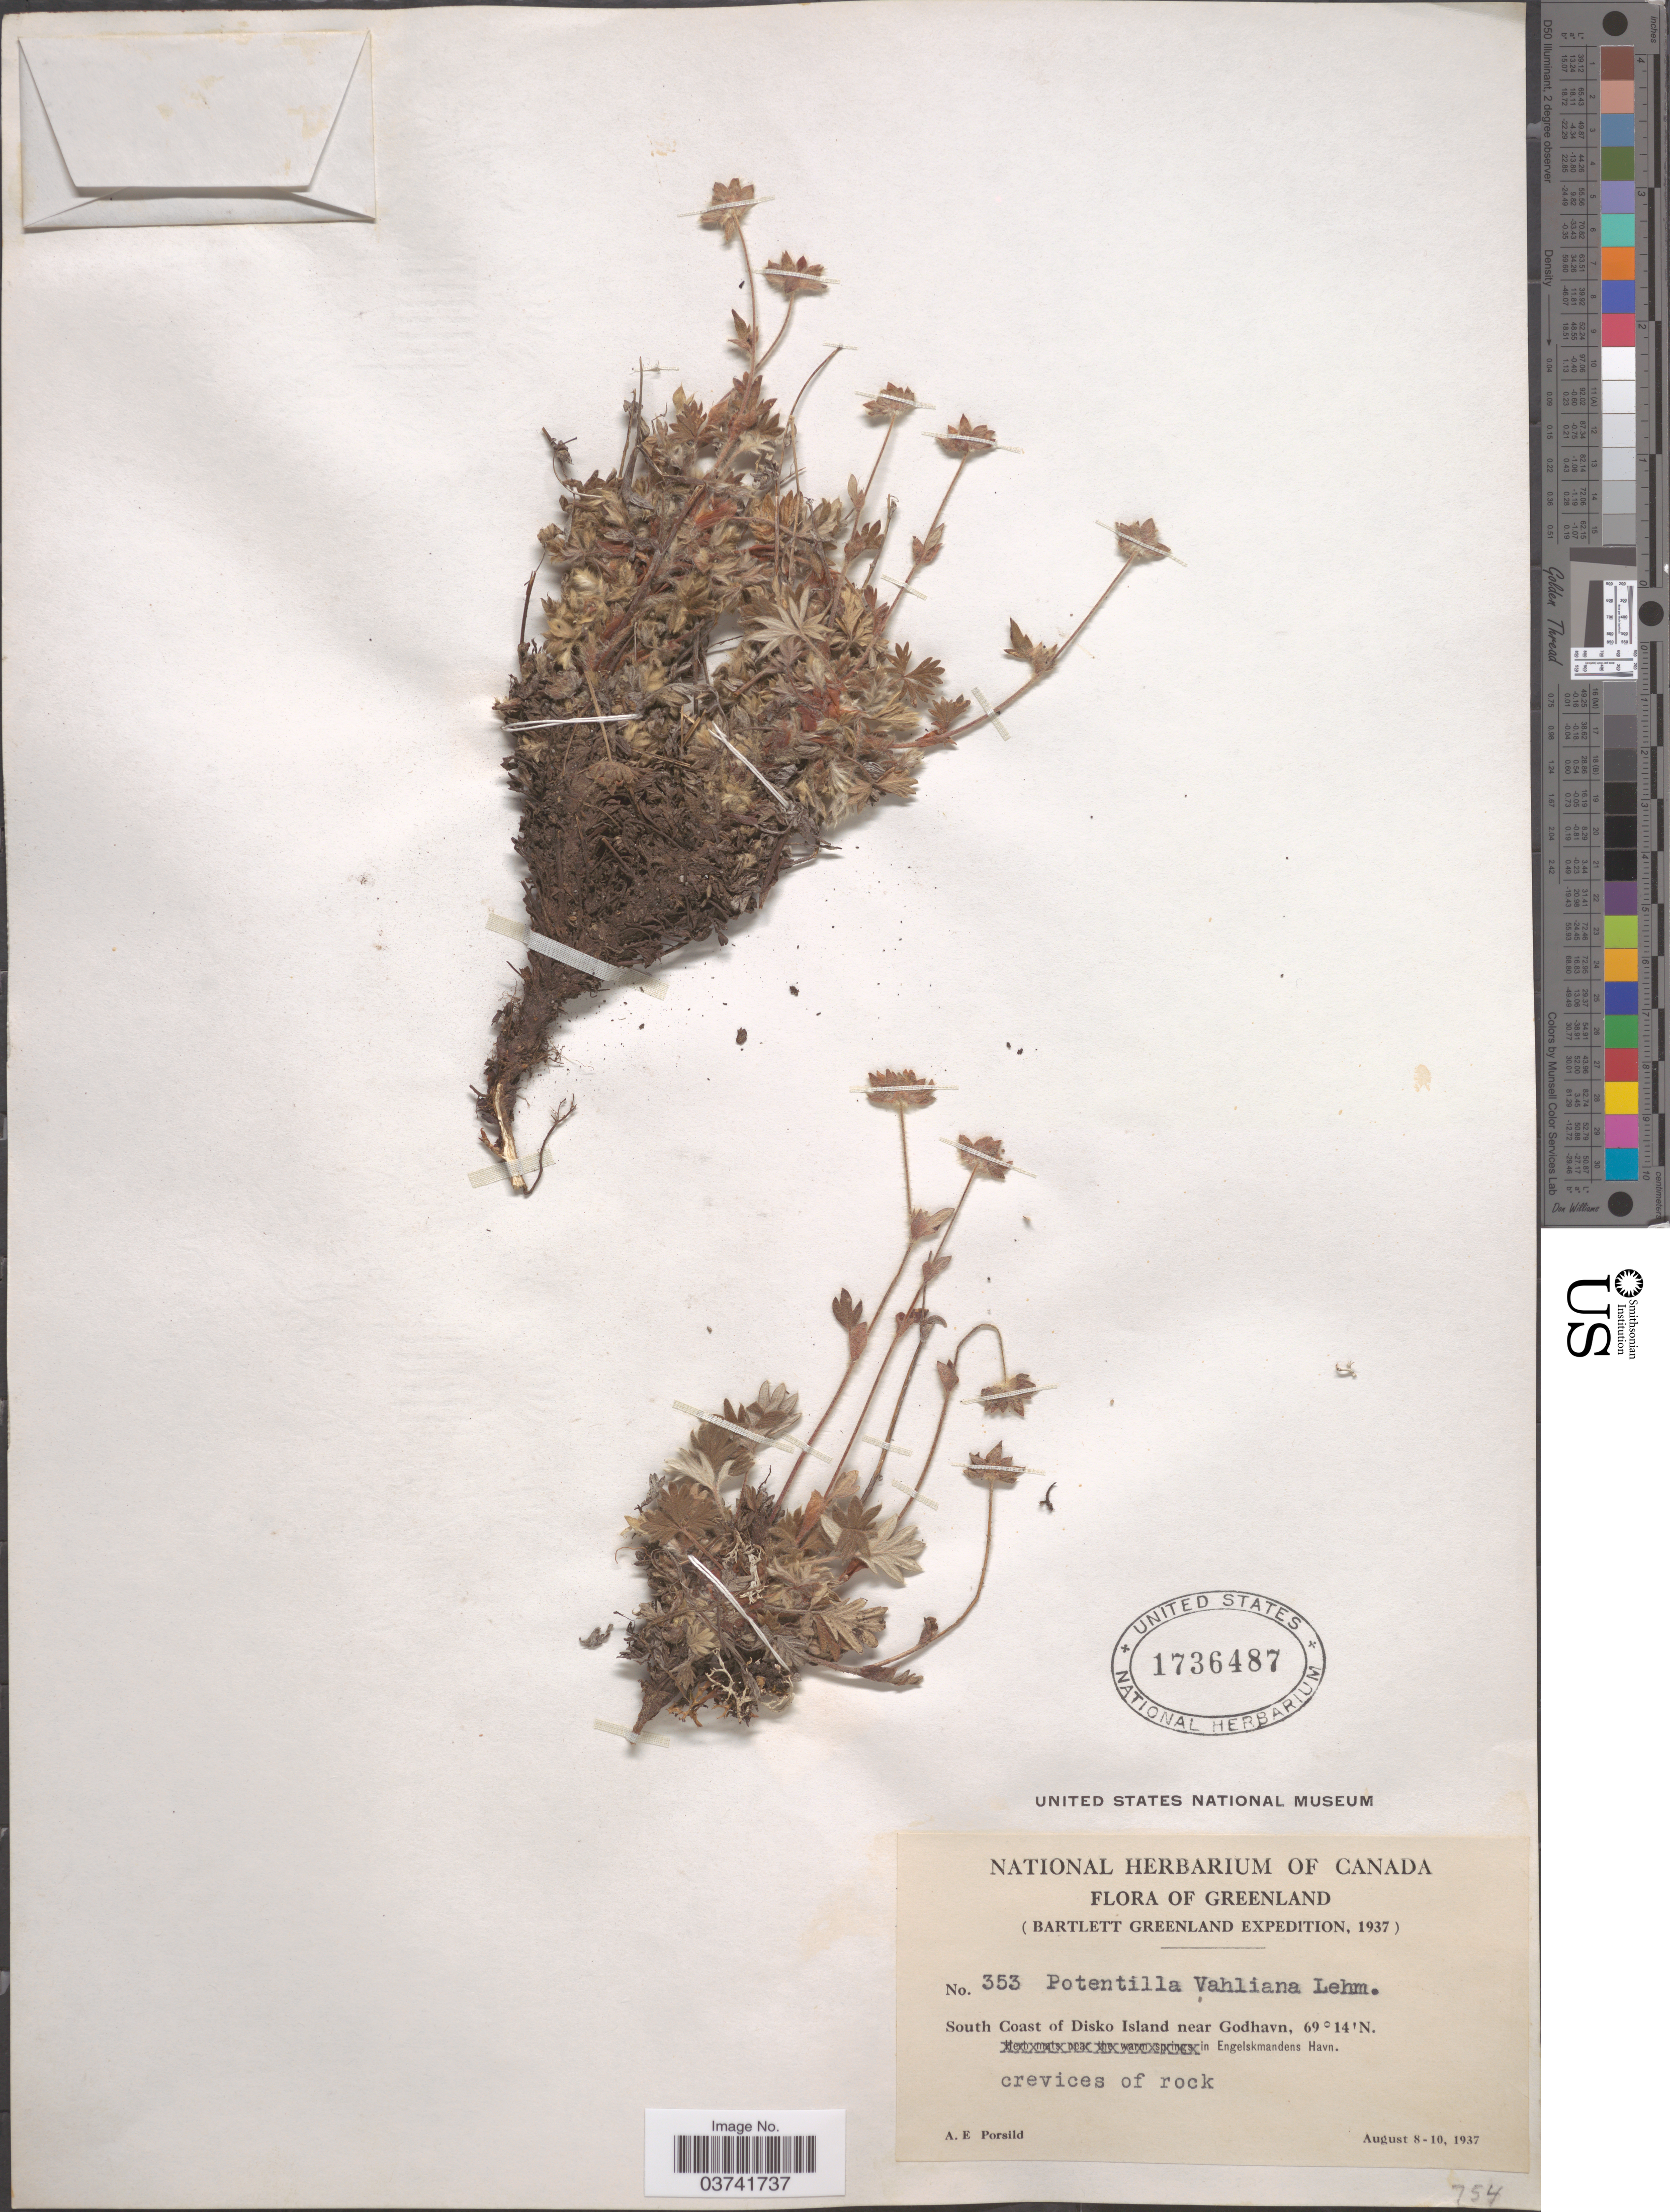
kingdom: Plantae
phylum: Tracheophyta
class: Magnoliopsida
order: Rosales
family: Rosaceae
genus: Potentilla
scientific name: Potentilla vahliana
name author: Lehm.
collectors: A. E. Porsild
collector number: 353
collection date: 1937-08-08/1937-08-10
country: Greenland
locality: South Coast of Disko Island near Godhavn, in Engelsmandens Havn.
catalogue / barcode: US 1736487